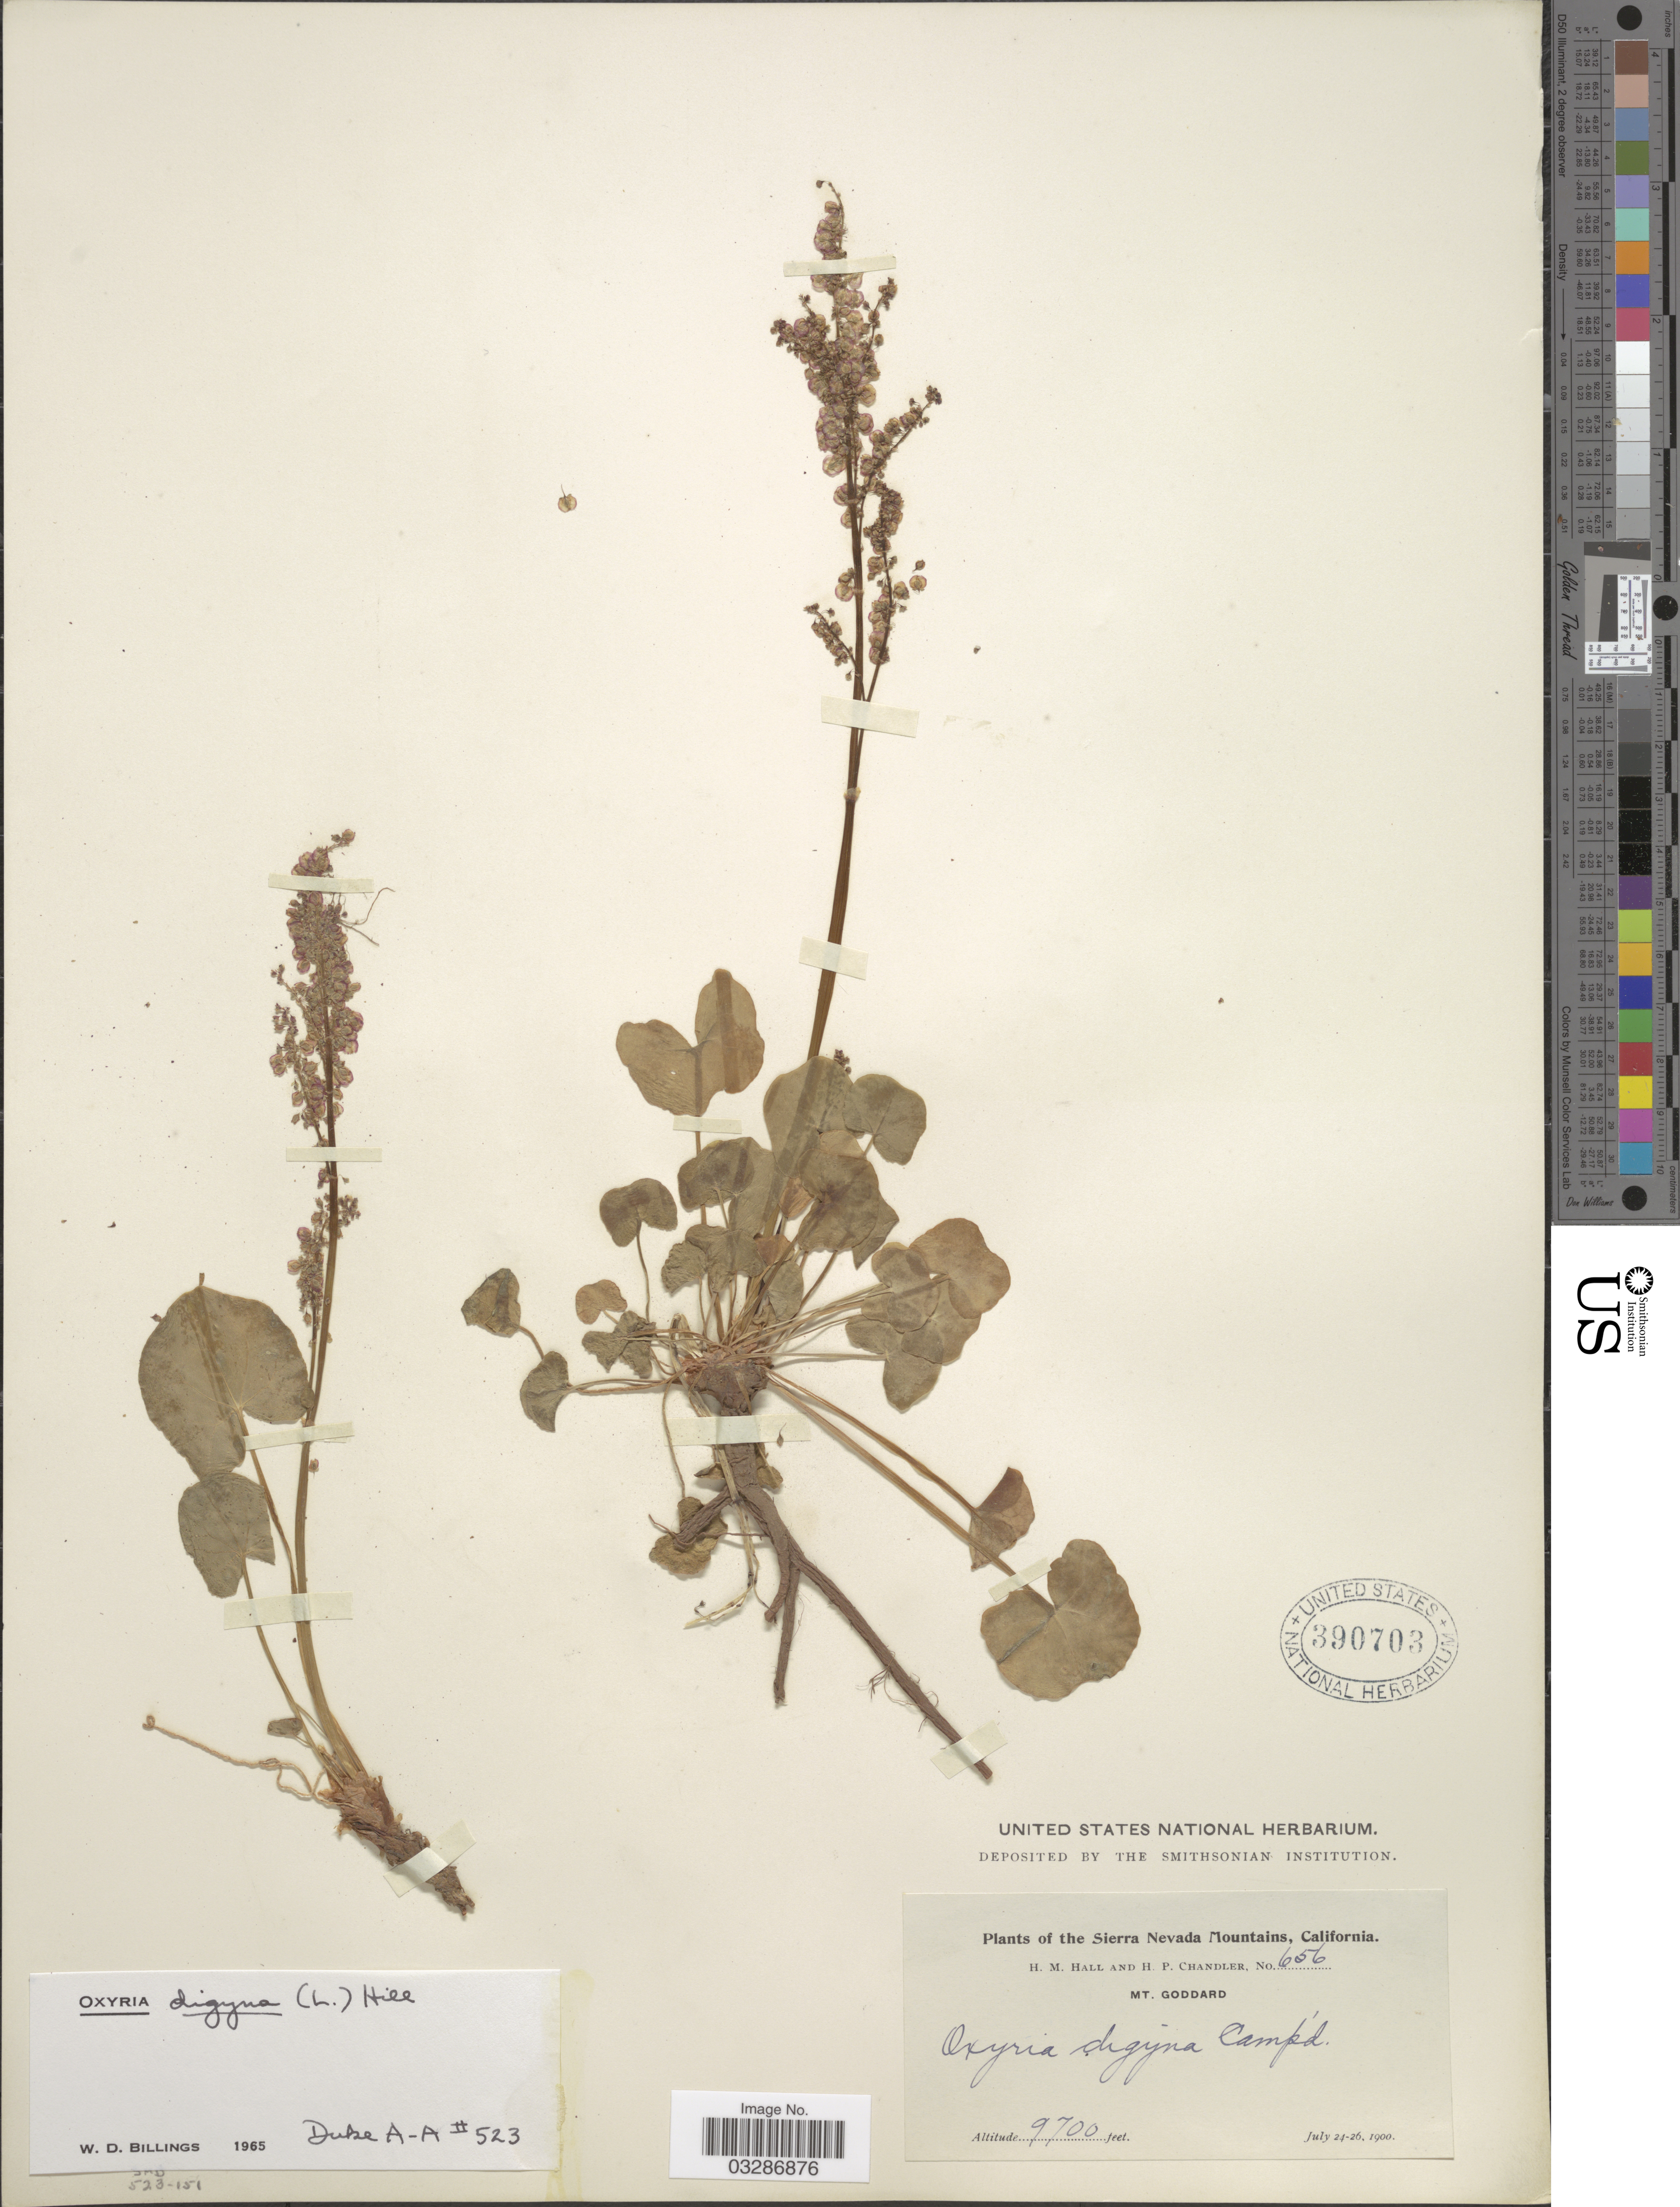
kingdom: Plantae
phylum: Tracheophyta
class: Magnoliopsida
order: Caryophyllales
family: Polygonaceae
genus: Oxyria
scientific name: Oxyria digyna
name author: (L.) Hill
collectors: H. M. Hall & H. Chandler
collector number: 656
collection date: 1900-07-24/1900-07-26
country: United States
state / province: California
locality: The Sierra Nevada Mountains. Mt. Goddard.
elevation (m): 2957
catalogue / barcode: US 390703